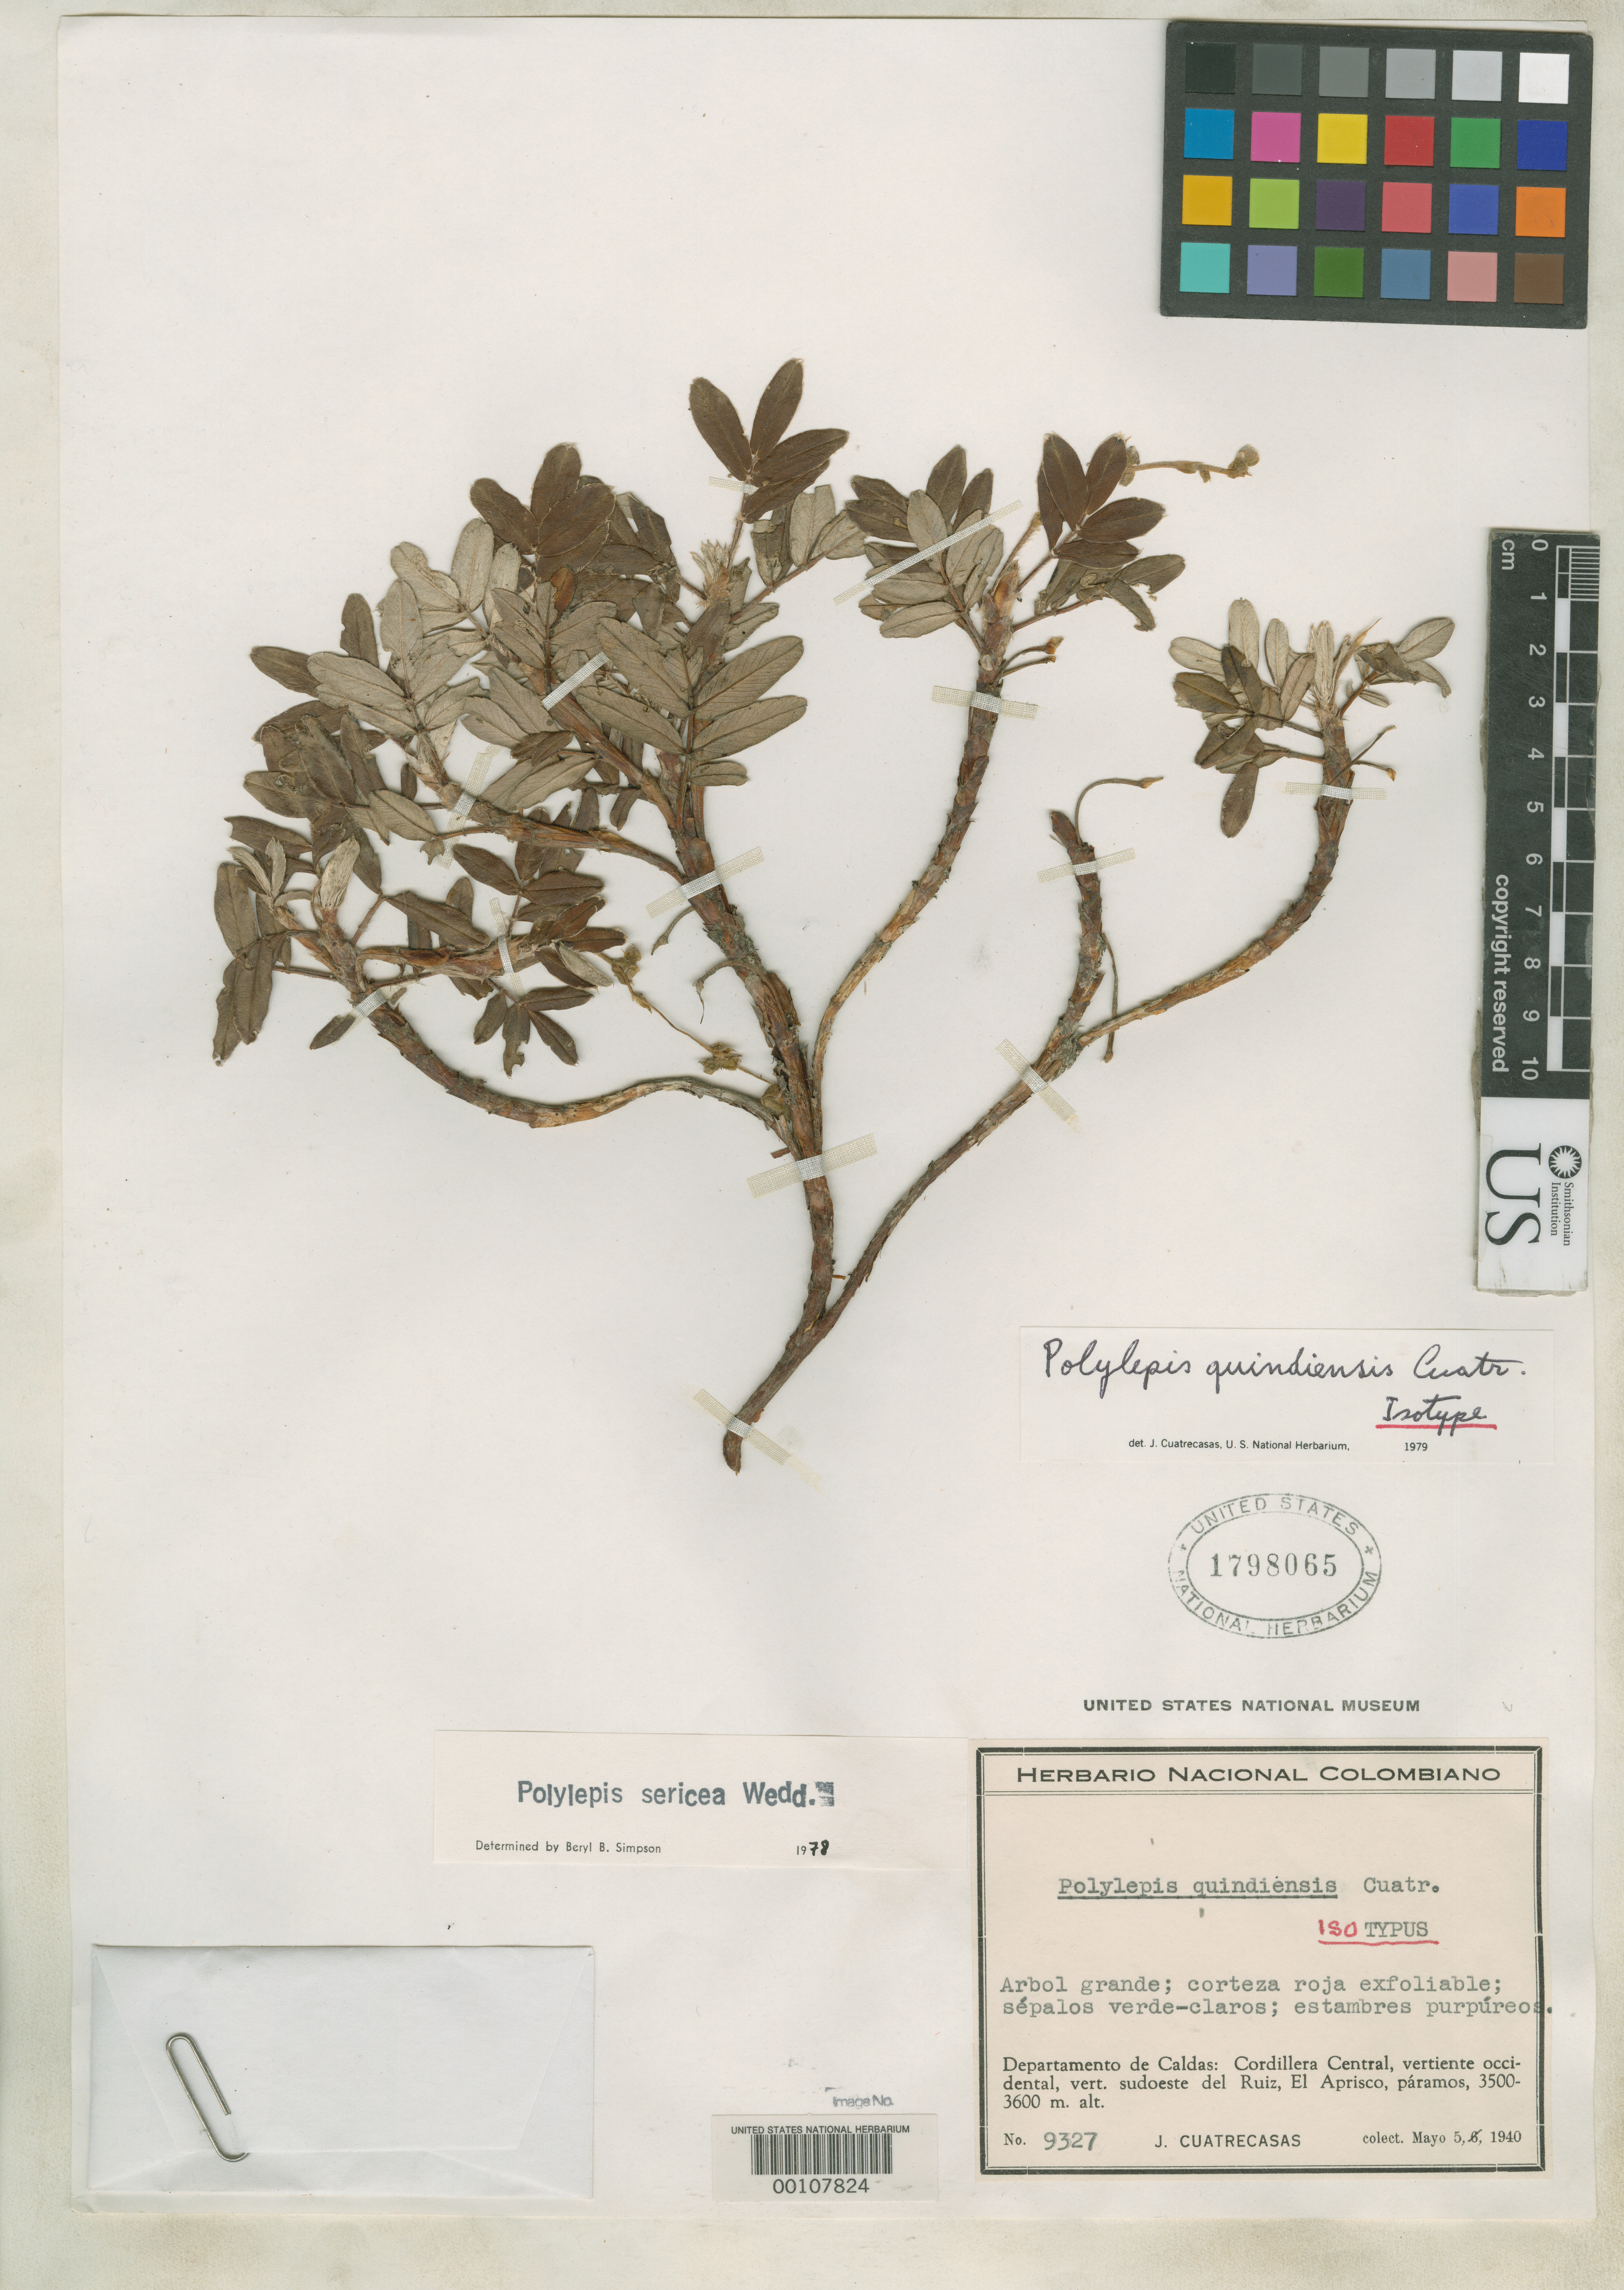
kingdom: Plantae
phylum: Tracheophyta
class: Magnoliopsida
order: Rosales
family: Rosaceae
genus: Polylepis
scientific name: Polylepis quindiensis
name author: Cuatrec.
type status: Isotype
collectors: J. Cuatrecasas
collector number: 9327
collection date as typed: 05 May 1940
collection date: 1940-05-05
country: Colombia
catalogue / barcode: US 1798065